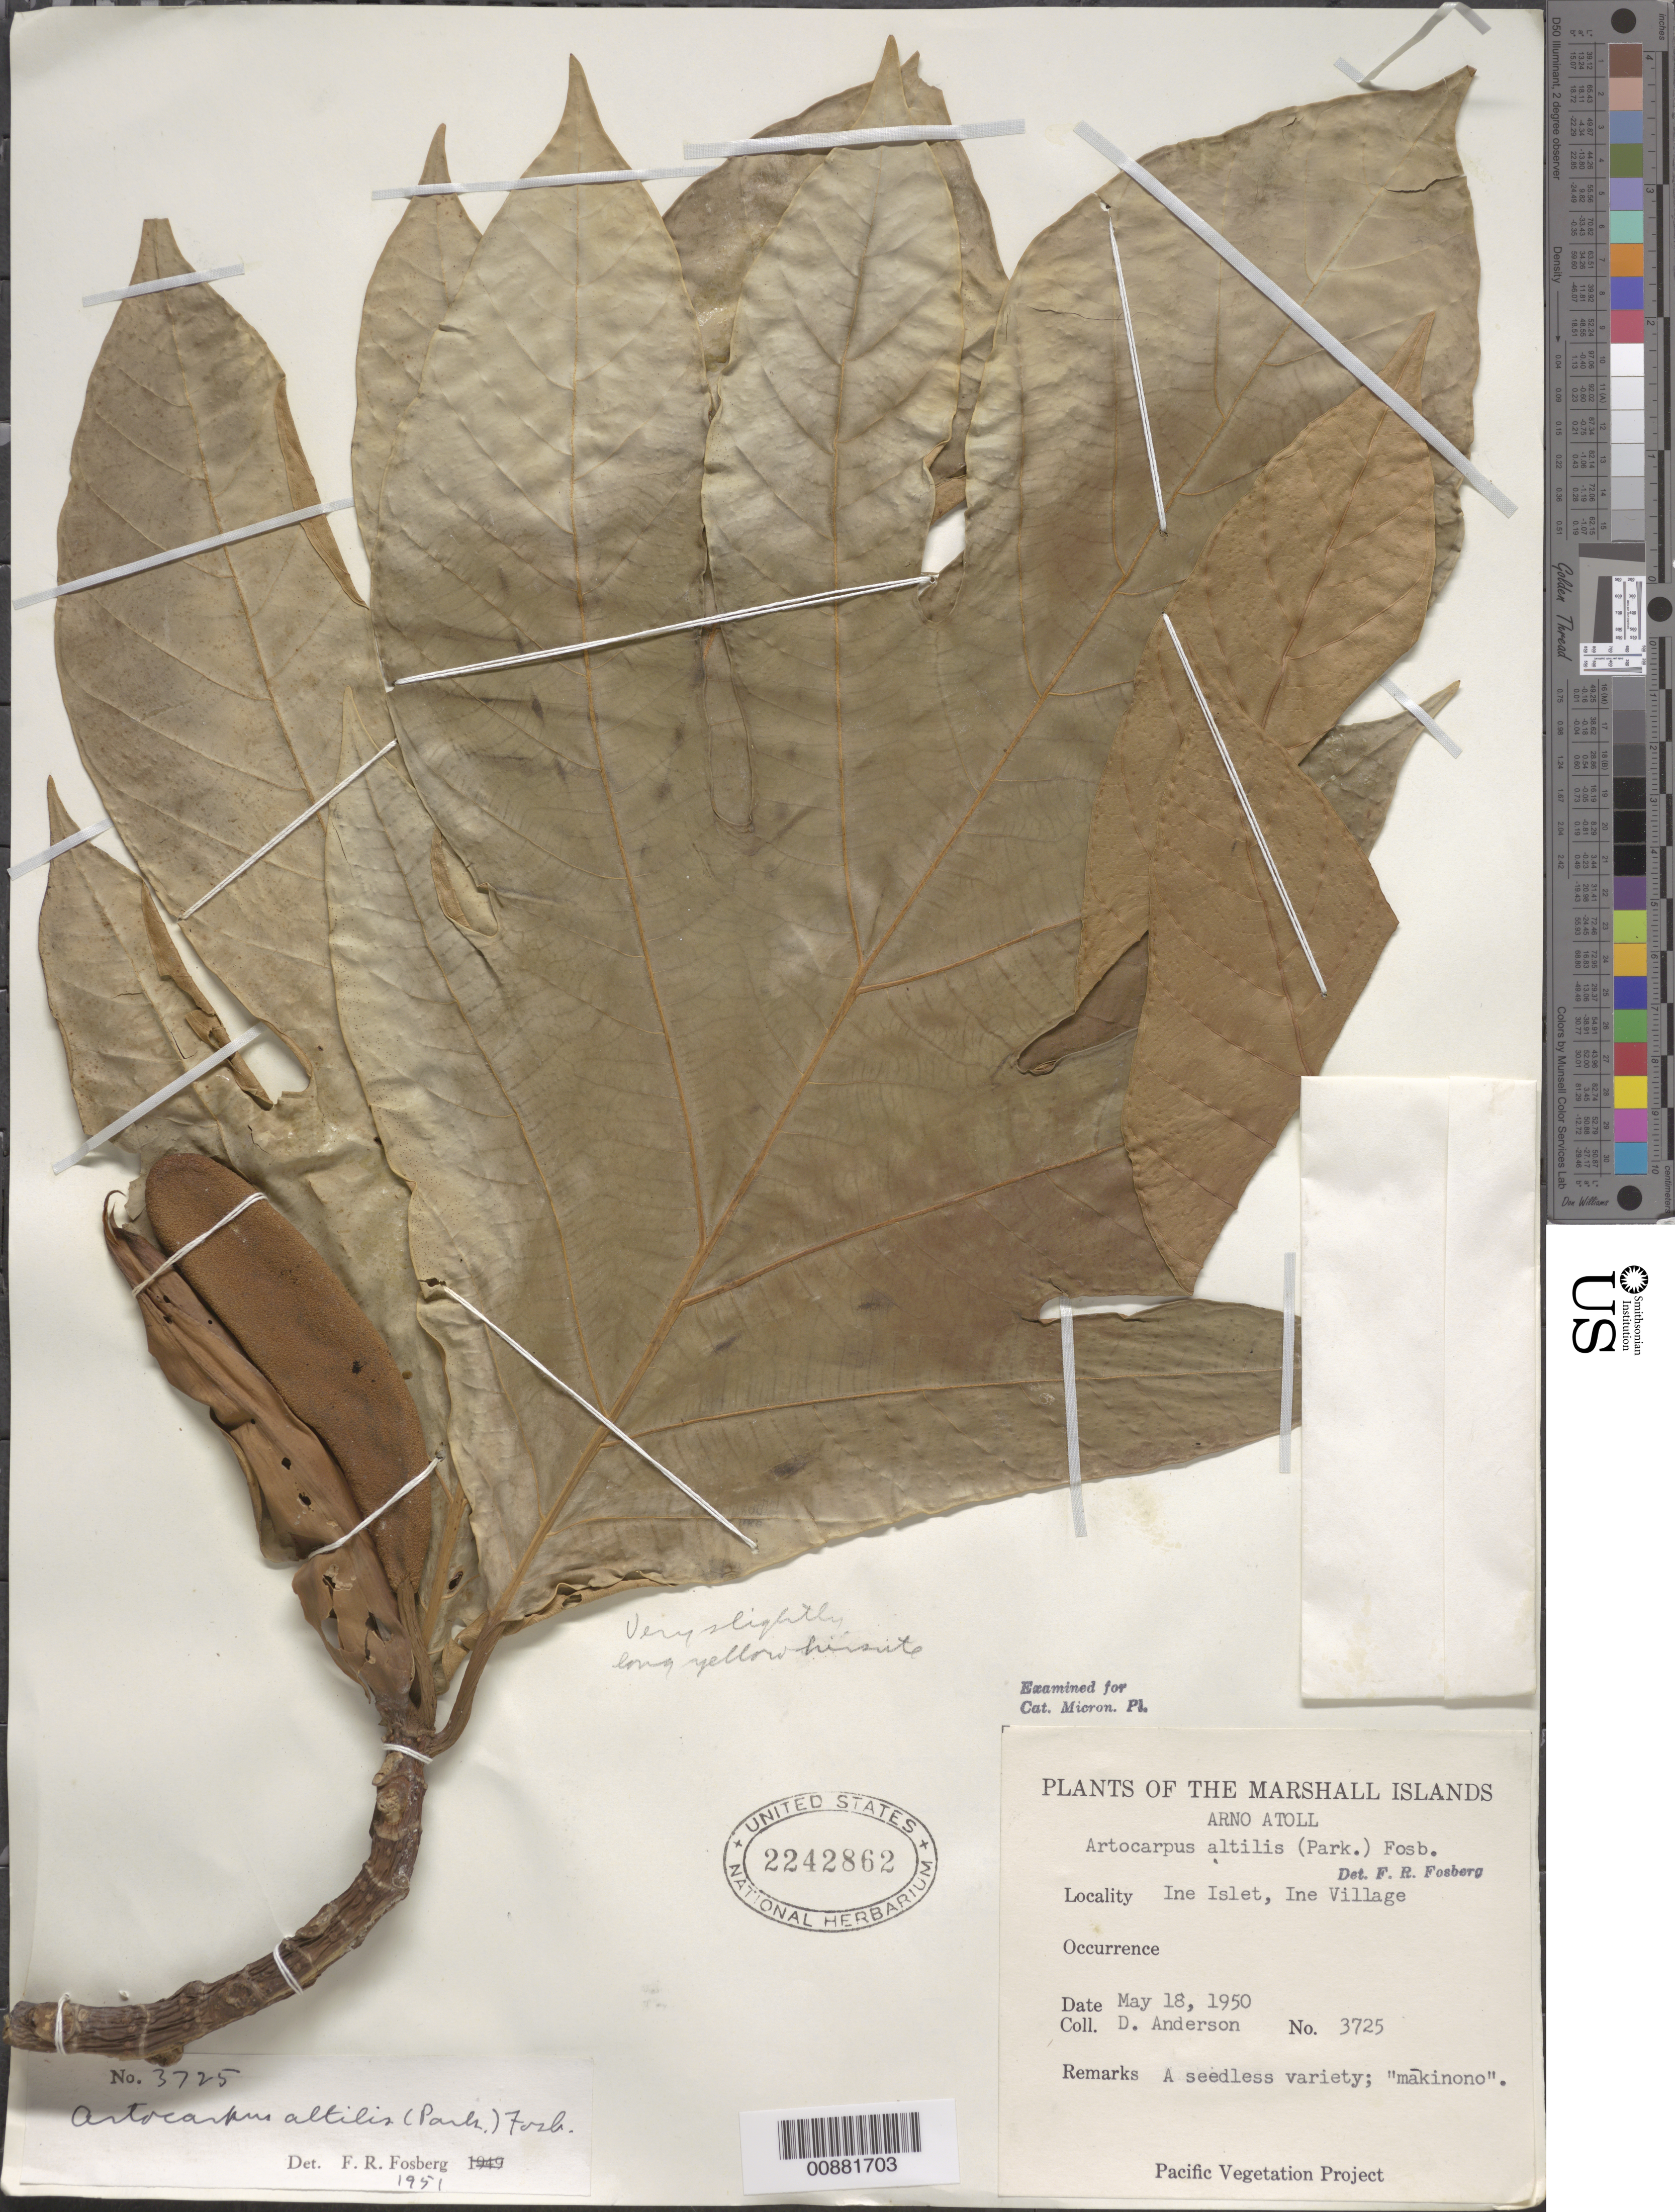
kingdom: Plantae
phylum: Tracheophyta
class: Magnoliopsida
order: Rosales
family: Moraceae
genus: Artocarpus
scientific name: Artocarpus altilis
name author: (Parkinson) Fosberg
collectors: D. Anderson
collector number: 3725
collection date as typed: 18 May 1950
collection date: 1950-05-18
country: Marshall Islands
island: Arno Atoll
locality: Ine Islet, Ine Village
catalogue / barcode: US 2242862